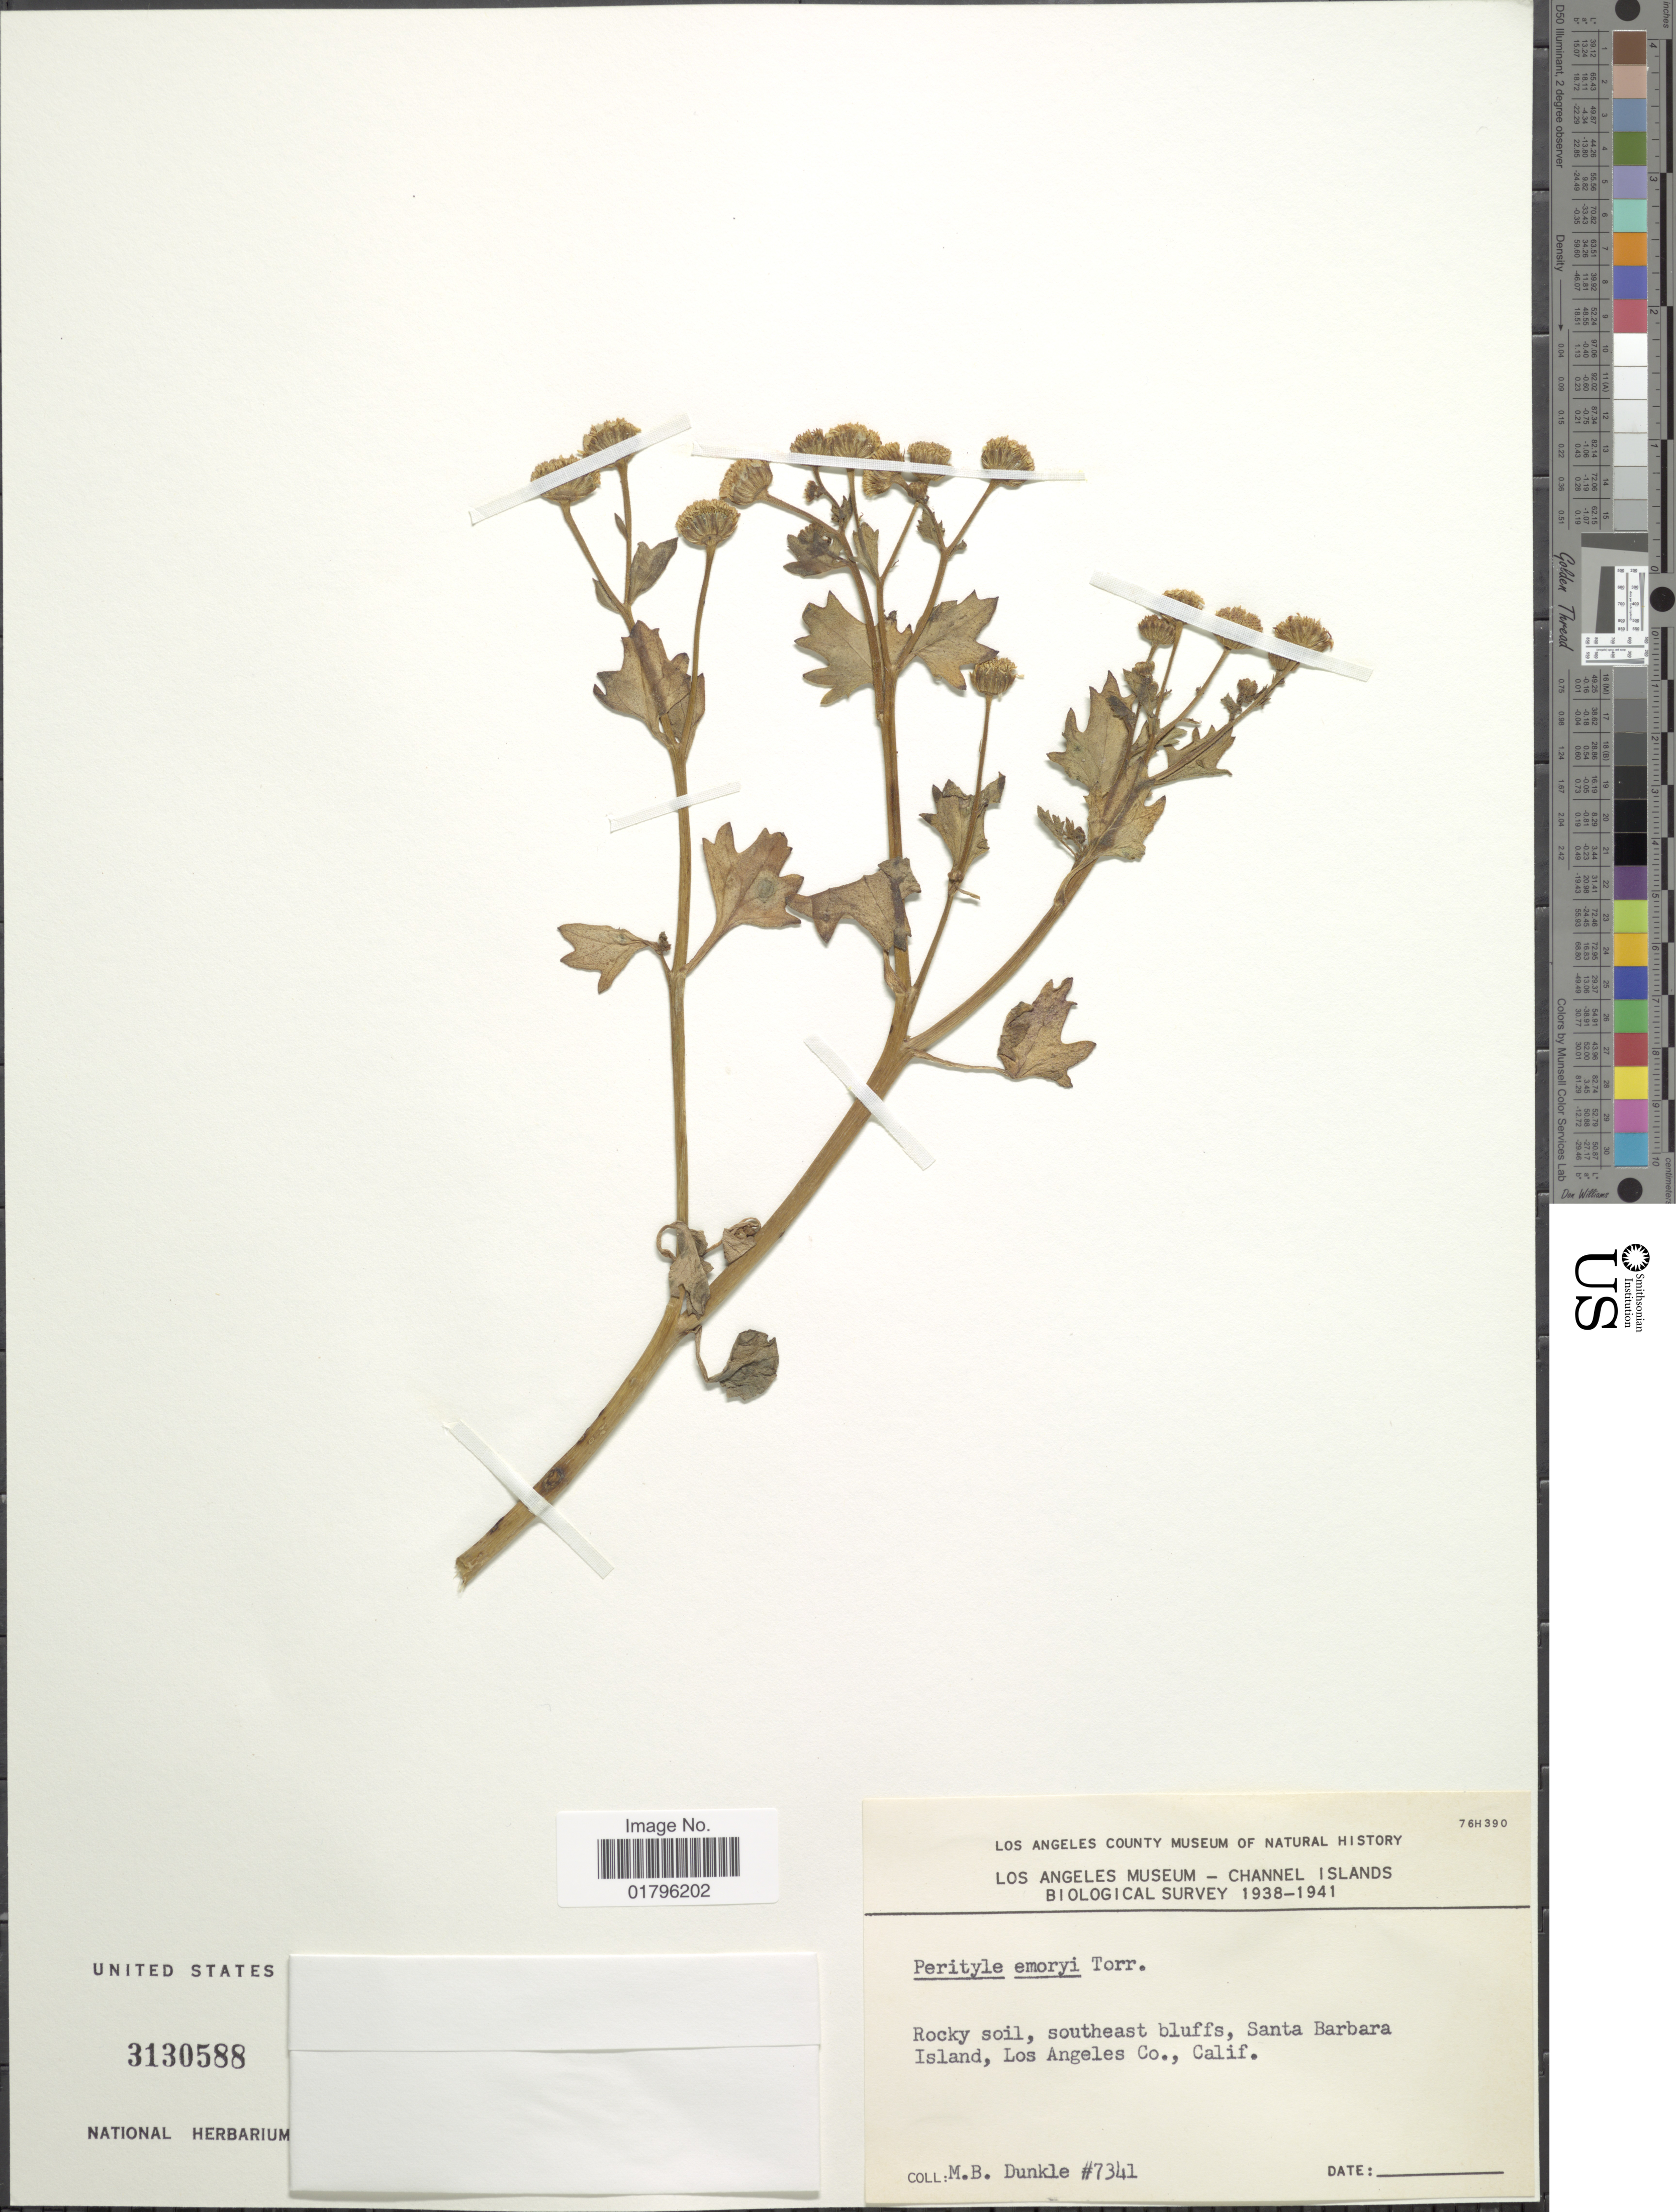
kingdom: Plantae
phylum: Tracheophyta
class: Magnoliopsida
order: Asterales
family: Asteraceae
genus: Perityle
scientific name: Perityle emoryi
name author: Torr.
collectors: M. Dunkle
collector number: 7341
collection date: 1938/1941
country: United States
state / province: California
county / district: Los Angeles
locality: Santa Barbara Island, Los Angeles Co.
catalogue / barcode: US 3130588